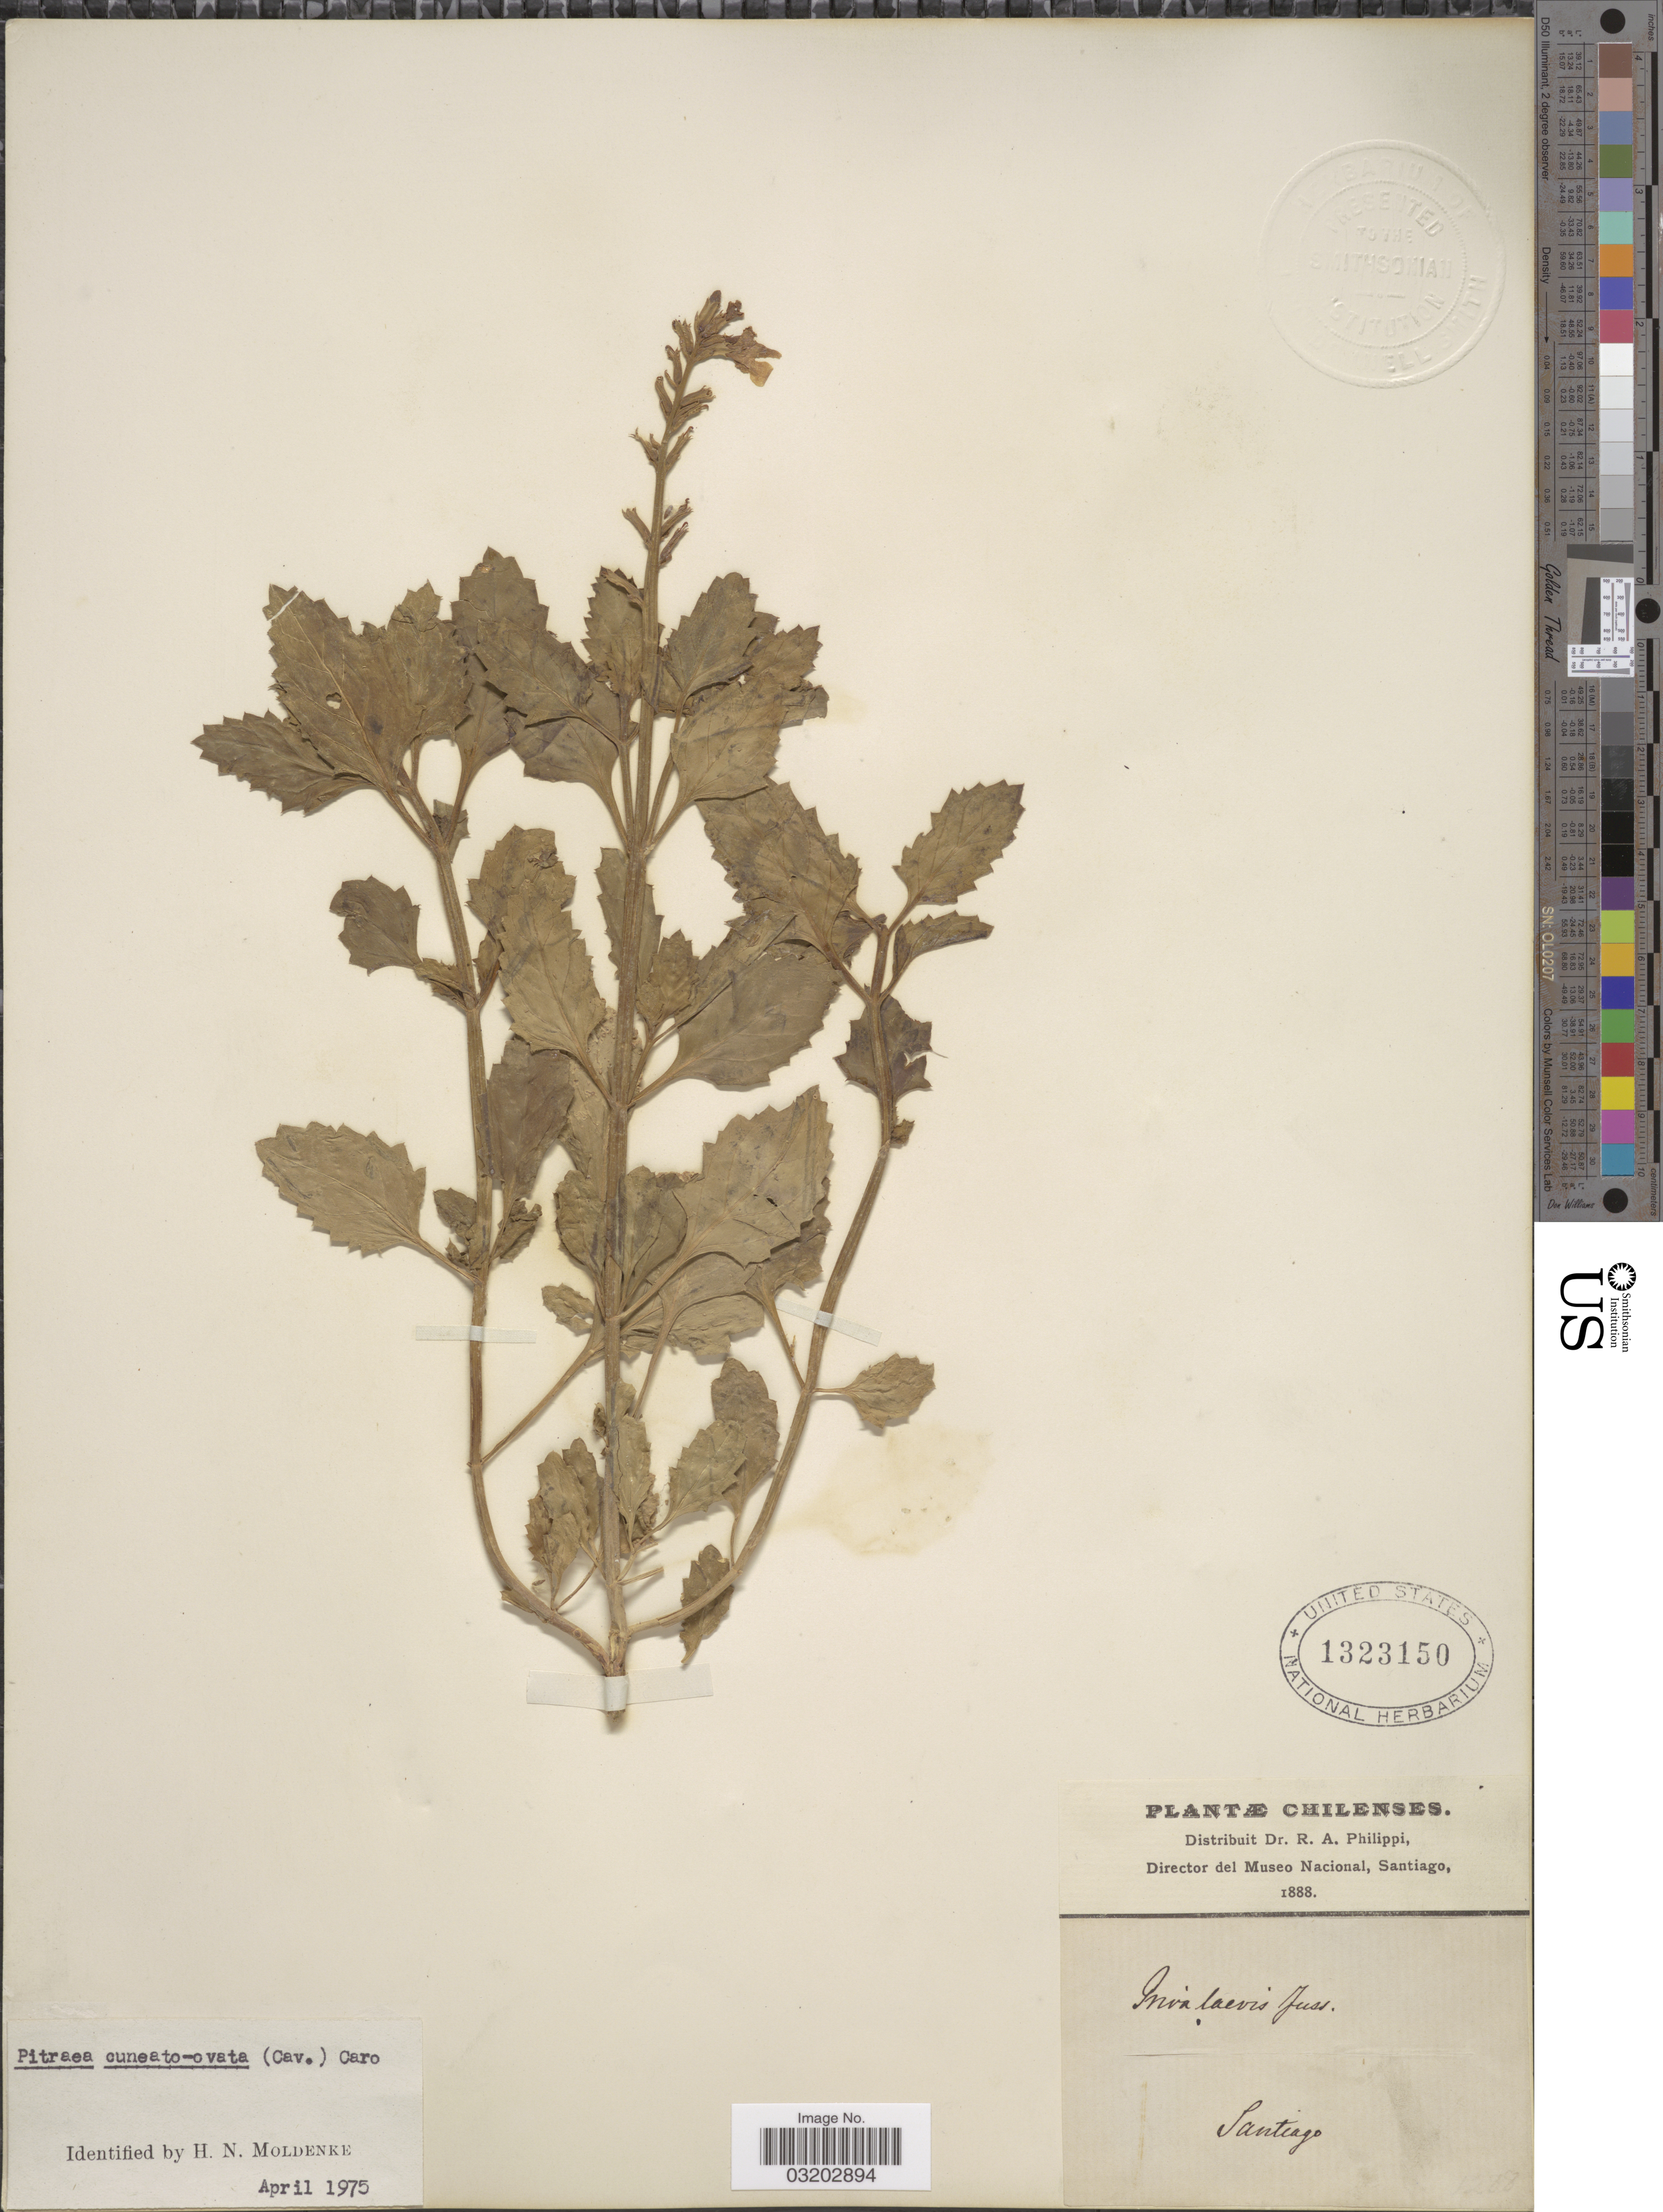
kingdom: Plantae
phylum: Tracheophyta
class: Magnoliopsida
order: Lamiales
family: Verbenaceae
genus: Pitraea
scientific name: Pitraea cuneato-ovata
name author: (Cav.) Caro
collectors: ex. herb. R.A. Philippi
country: Chile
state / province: Región Metropolitana (RM)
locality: Santiago.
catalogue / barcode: US 1323150